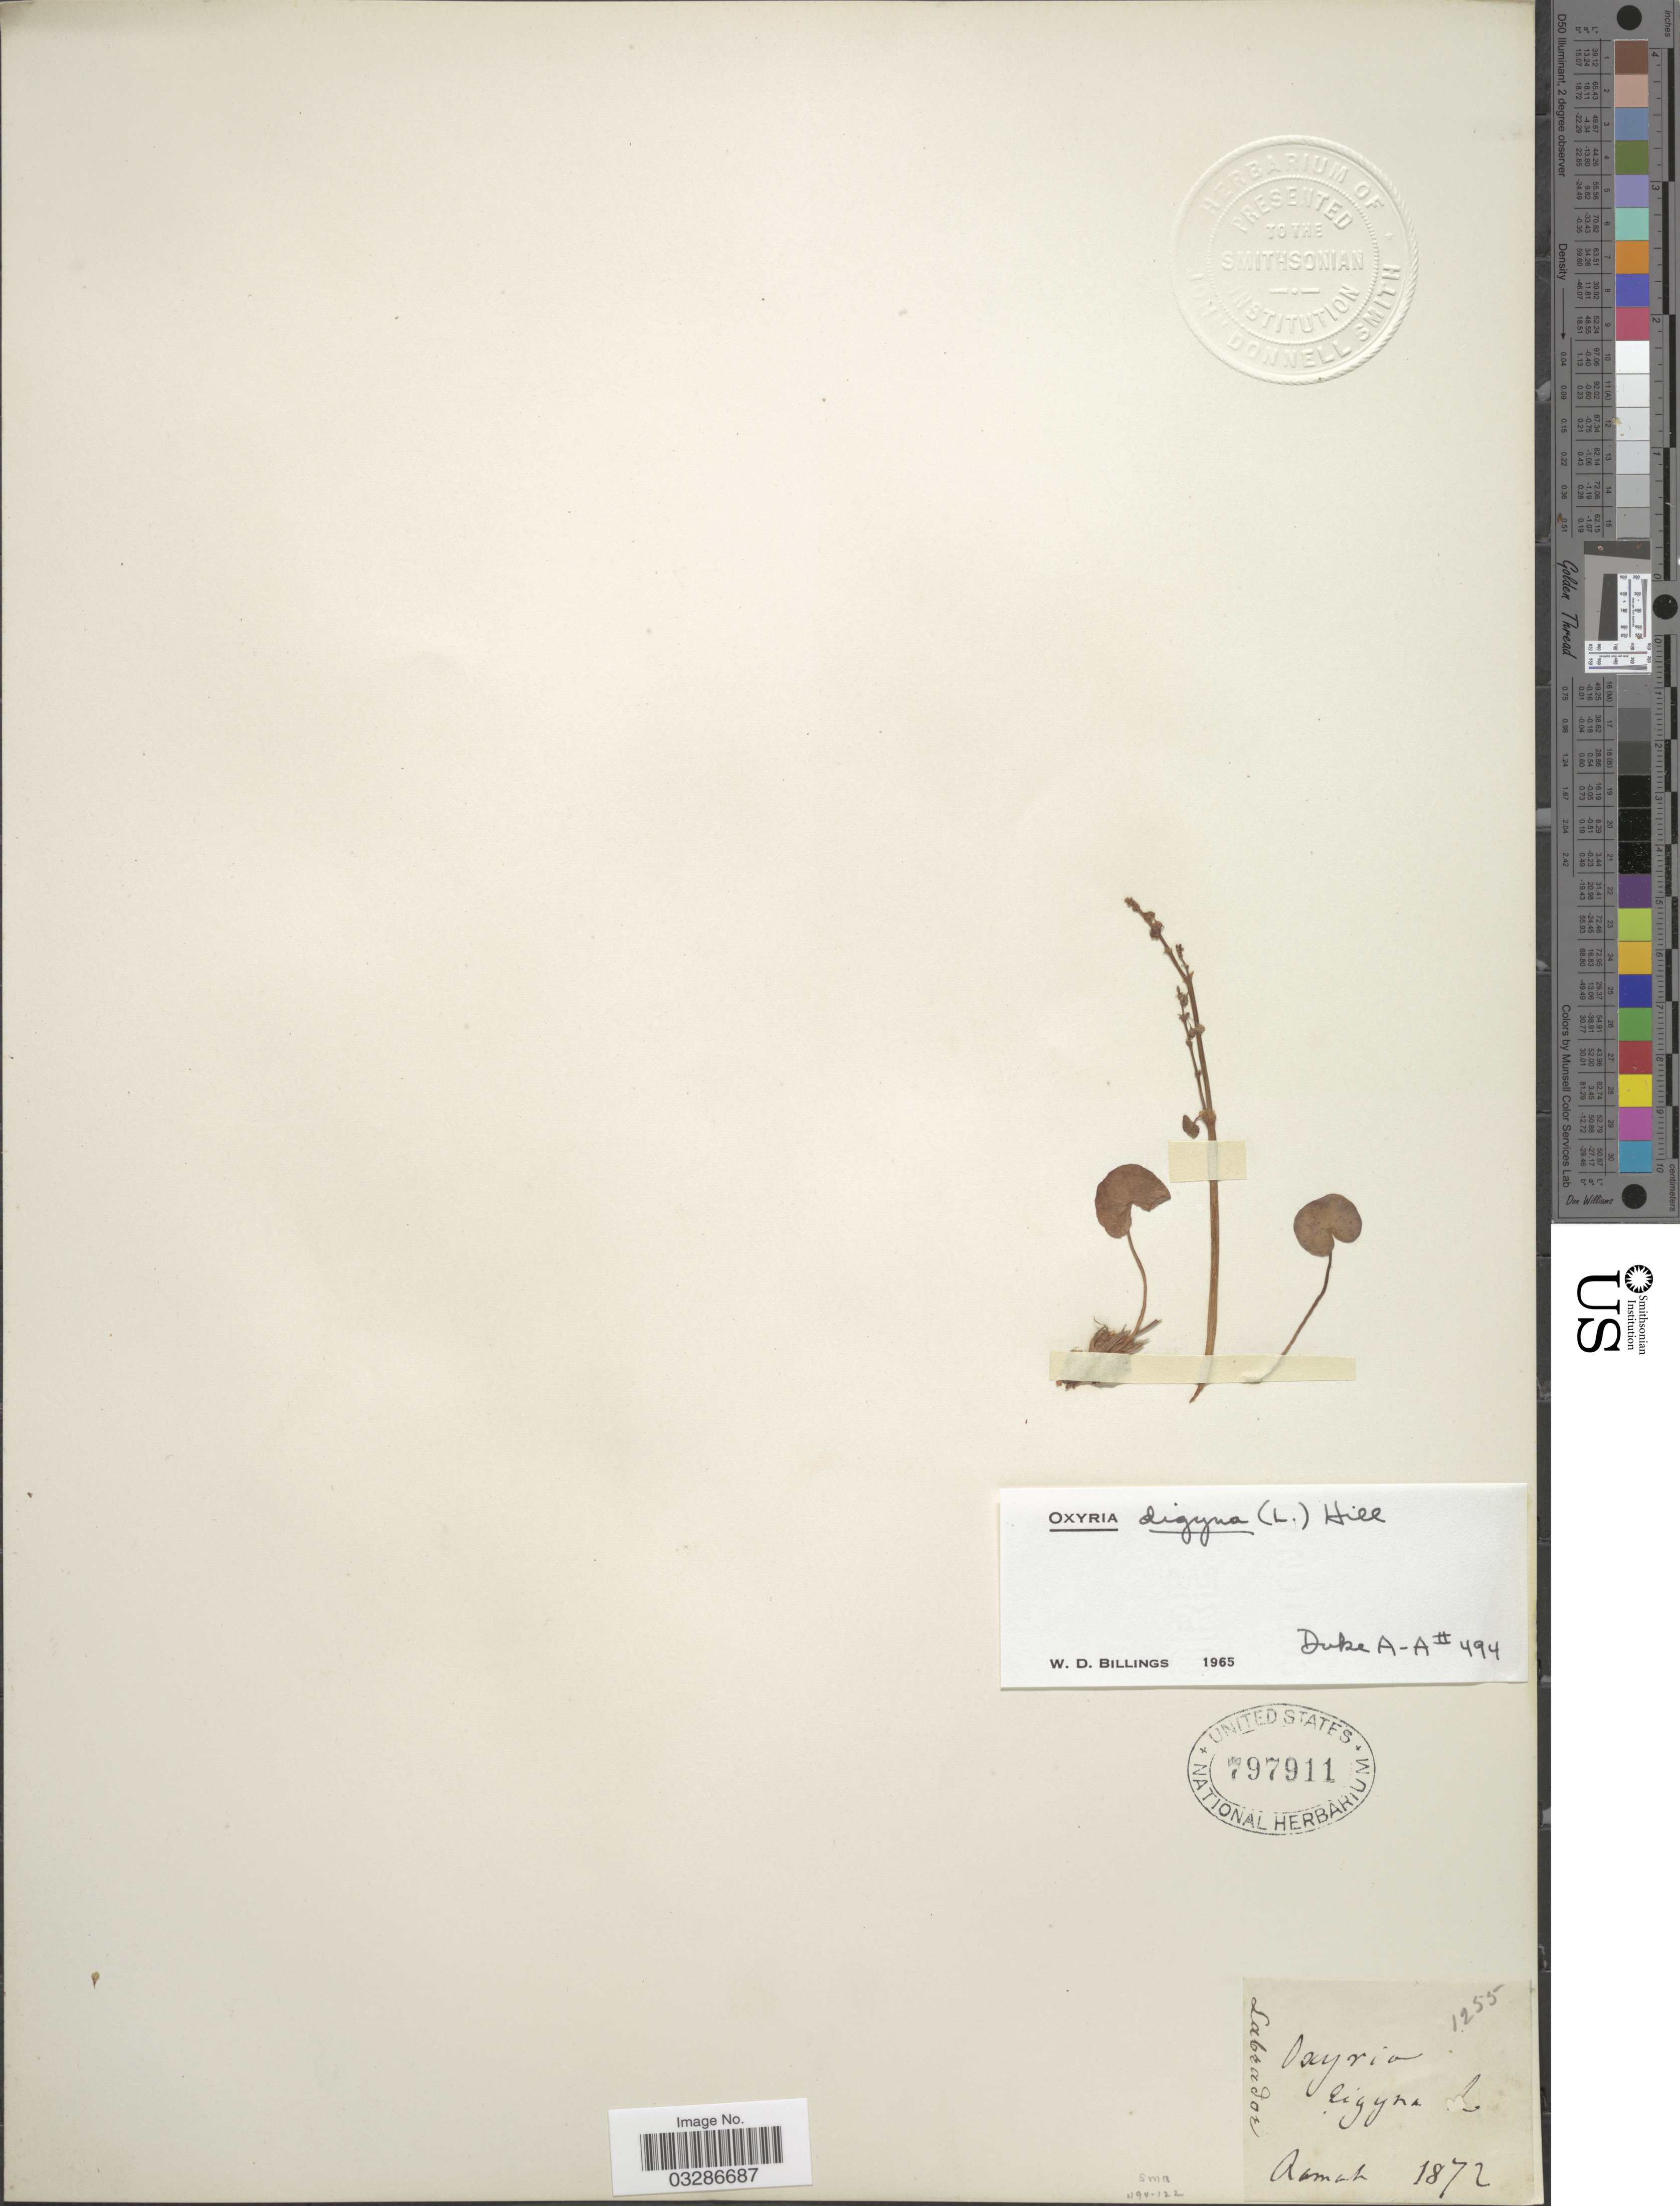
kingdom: Plantae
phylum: Tracheophyta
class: Magnoliopsida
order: Caryophyllales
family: Polygonaceae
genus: Oxyria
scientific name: Oxyria digyna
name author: (L.) Hill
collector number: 1255?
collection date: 1872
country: Canada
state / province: Newfoundland and Labrador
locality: Labrador, Ramah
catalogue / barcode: US 797911